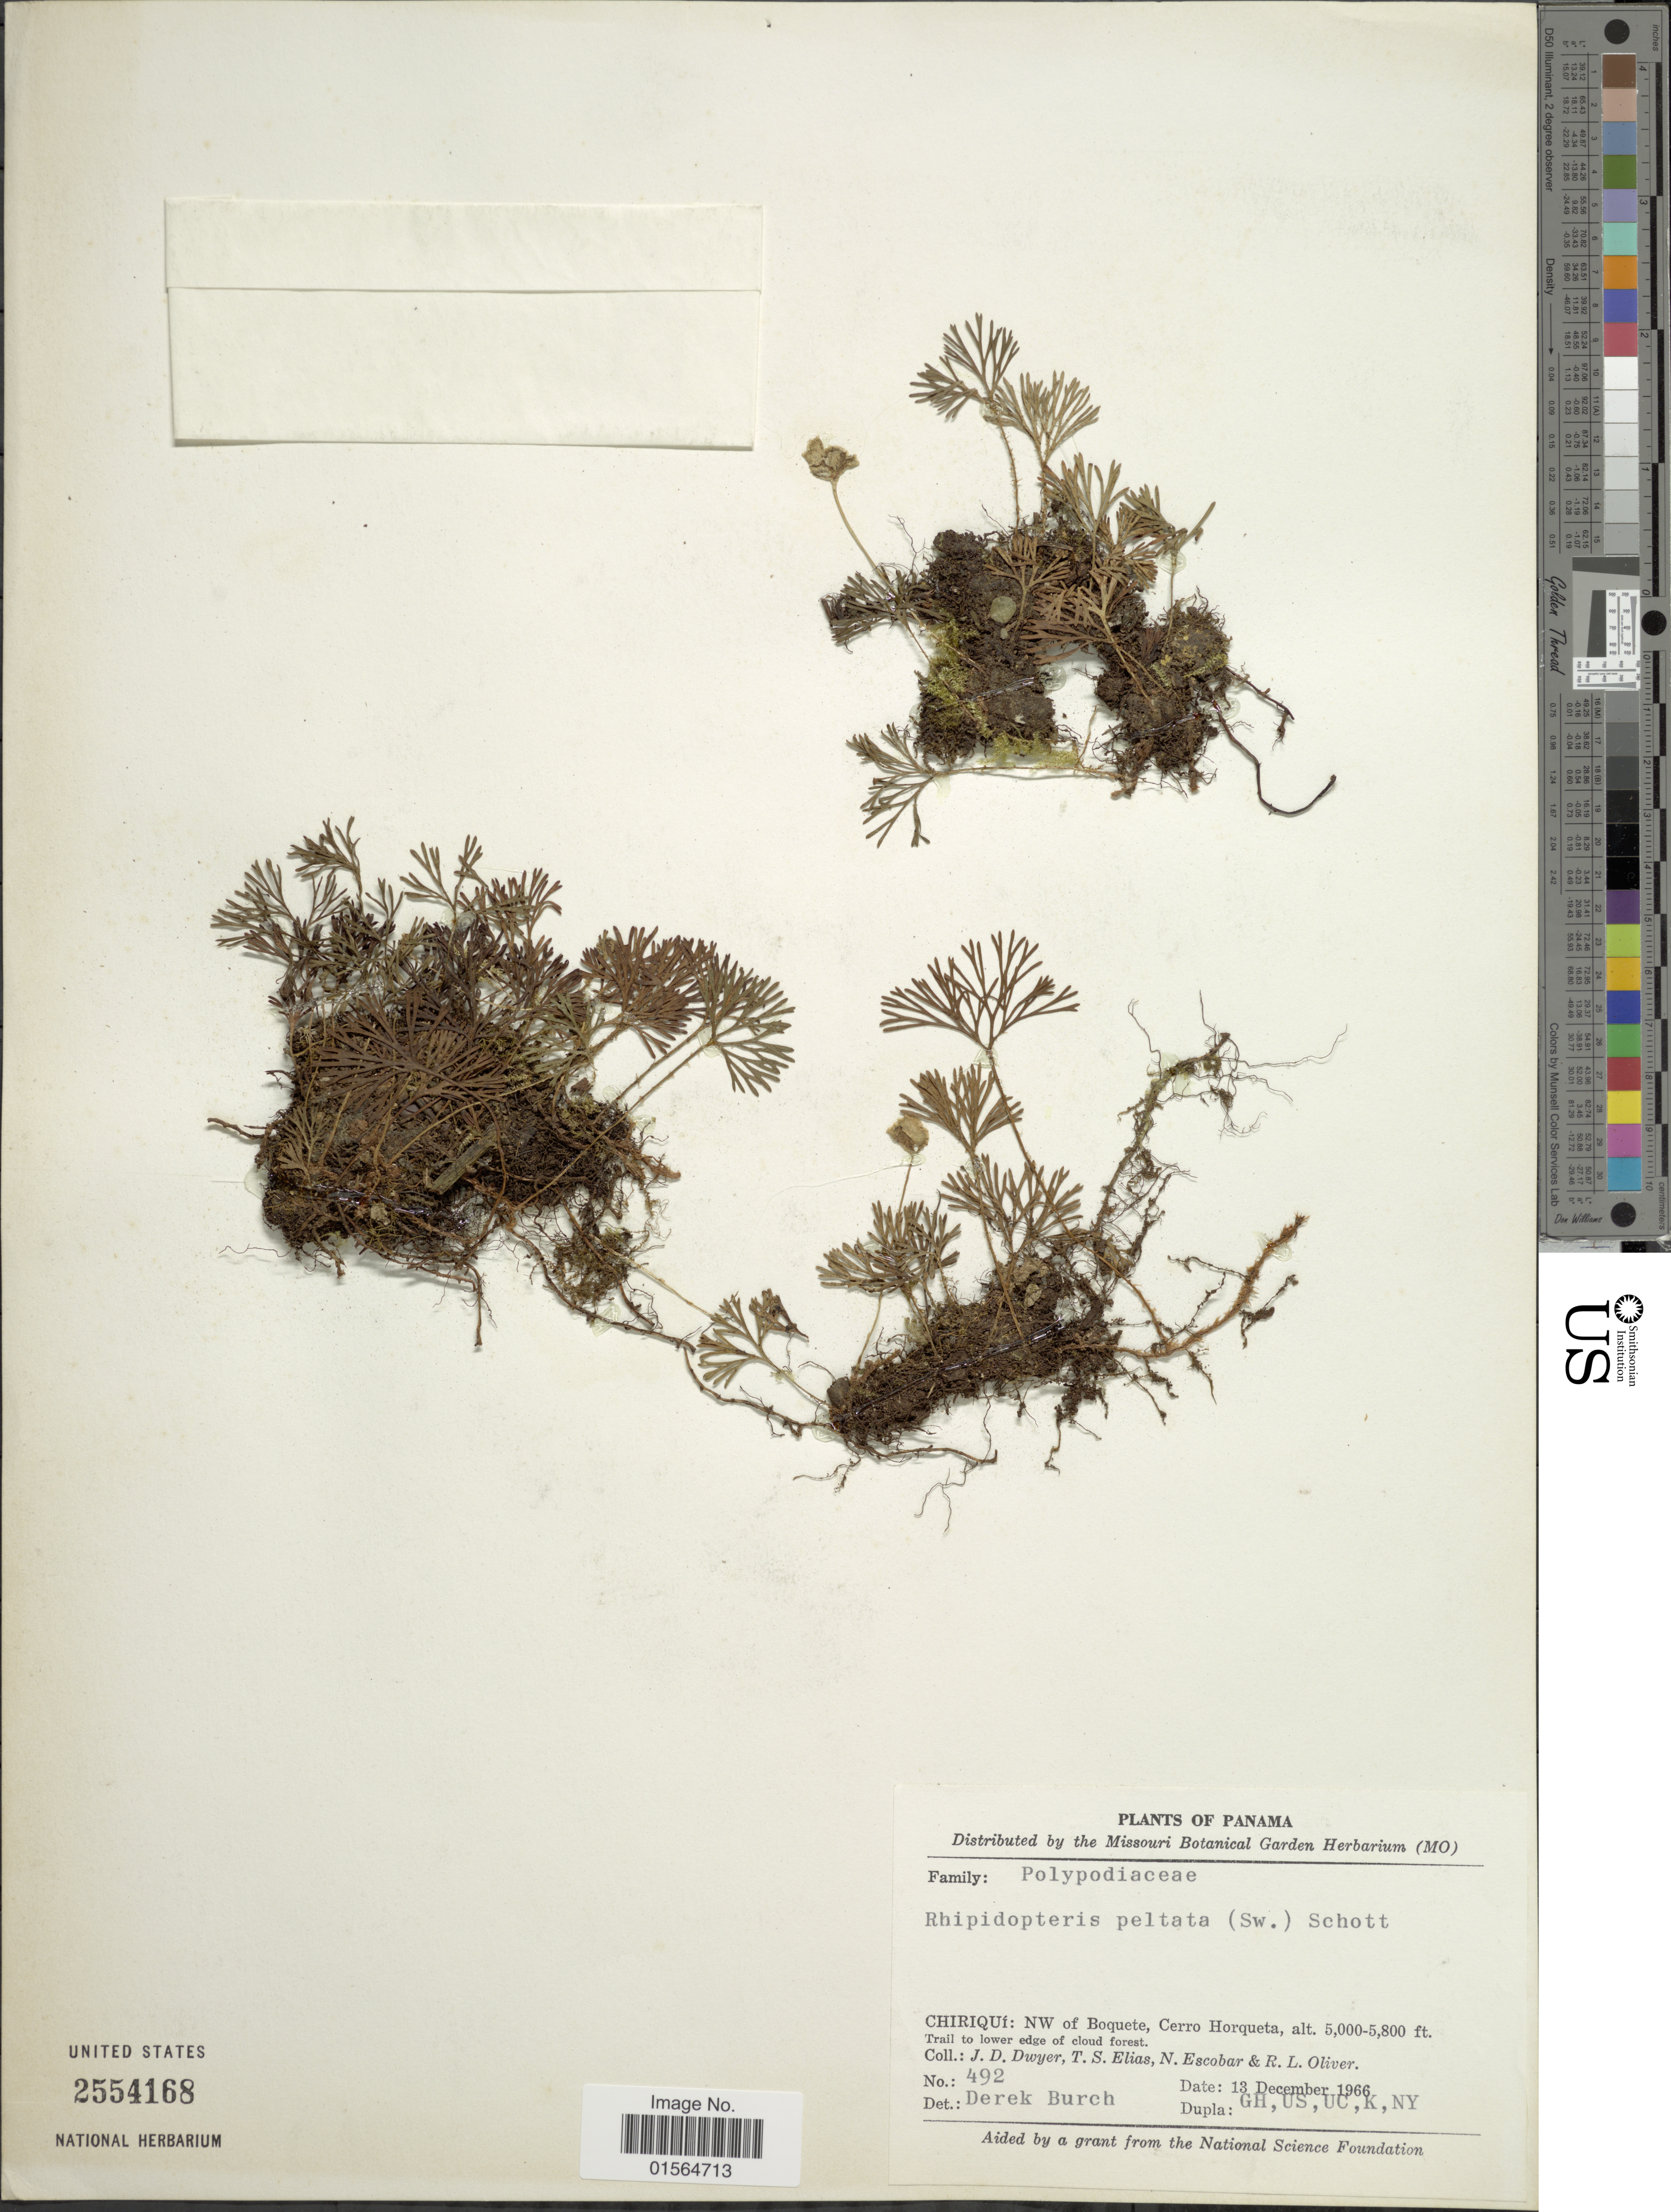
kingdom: Plantae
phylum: Tracheophyta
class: Polypodiopsida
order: Polypodiales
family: Dryopteridaceae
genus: Elaphoglossum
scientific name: Elaphoglossum peltatum f. peltatum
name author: (Sw.) Urb.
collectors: J. D. Dwyer, T. S. Elias, N. Escobar & R. Oliver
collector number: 492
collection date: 1966-12-13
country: Panama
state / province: Chiriqui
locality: NW of Boquete, Cerro Horqueta, Trail to lower edge of cloud forest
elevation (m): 1524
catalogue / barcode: US 2554168